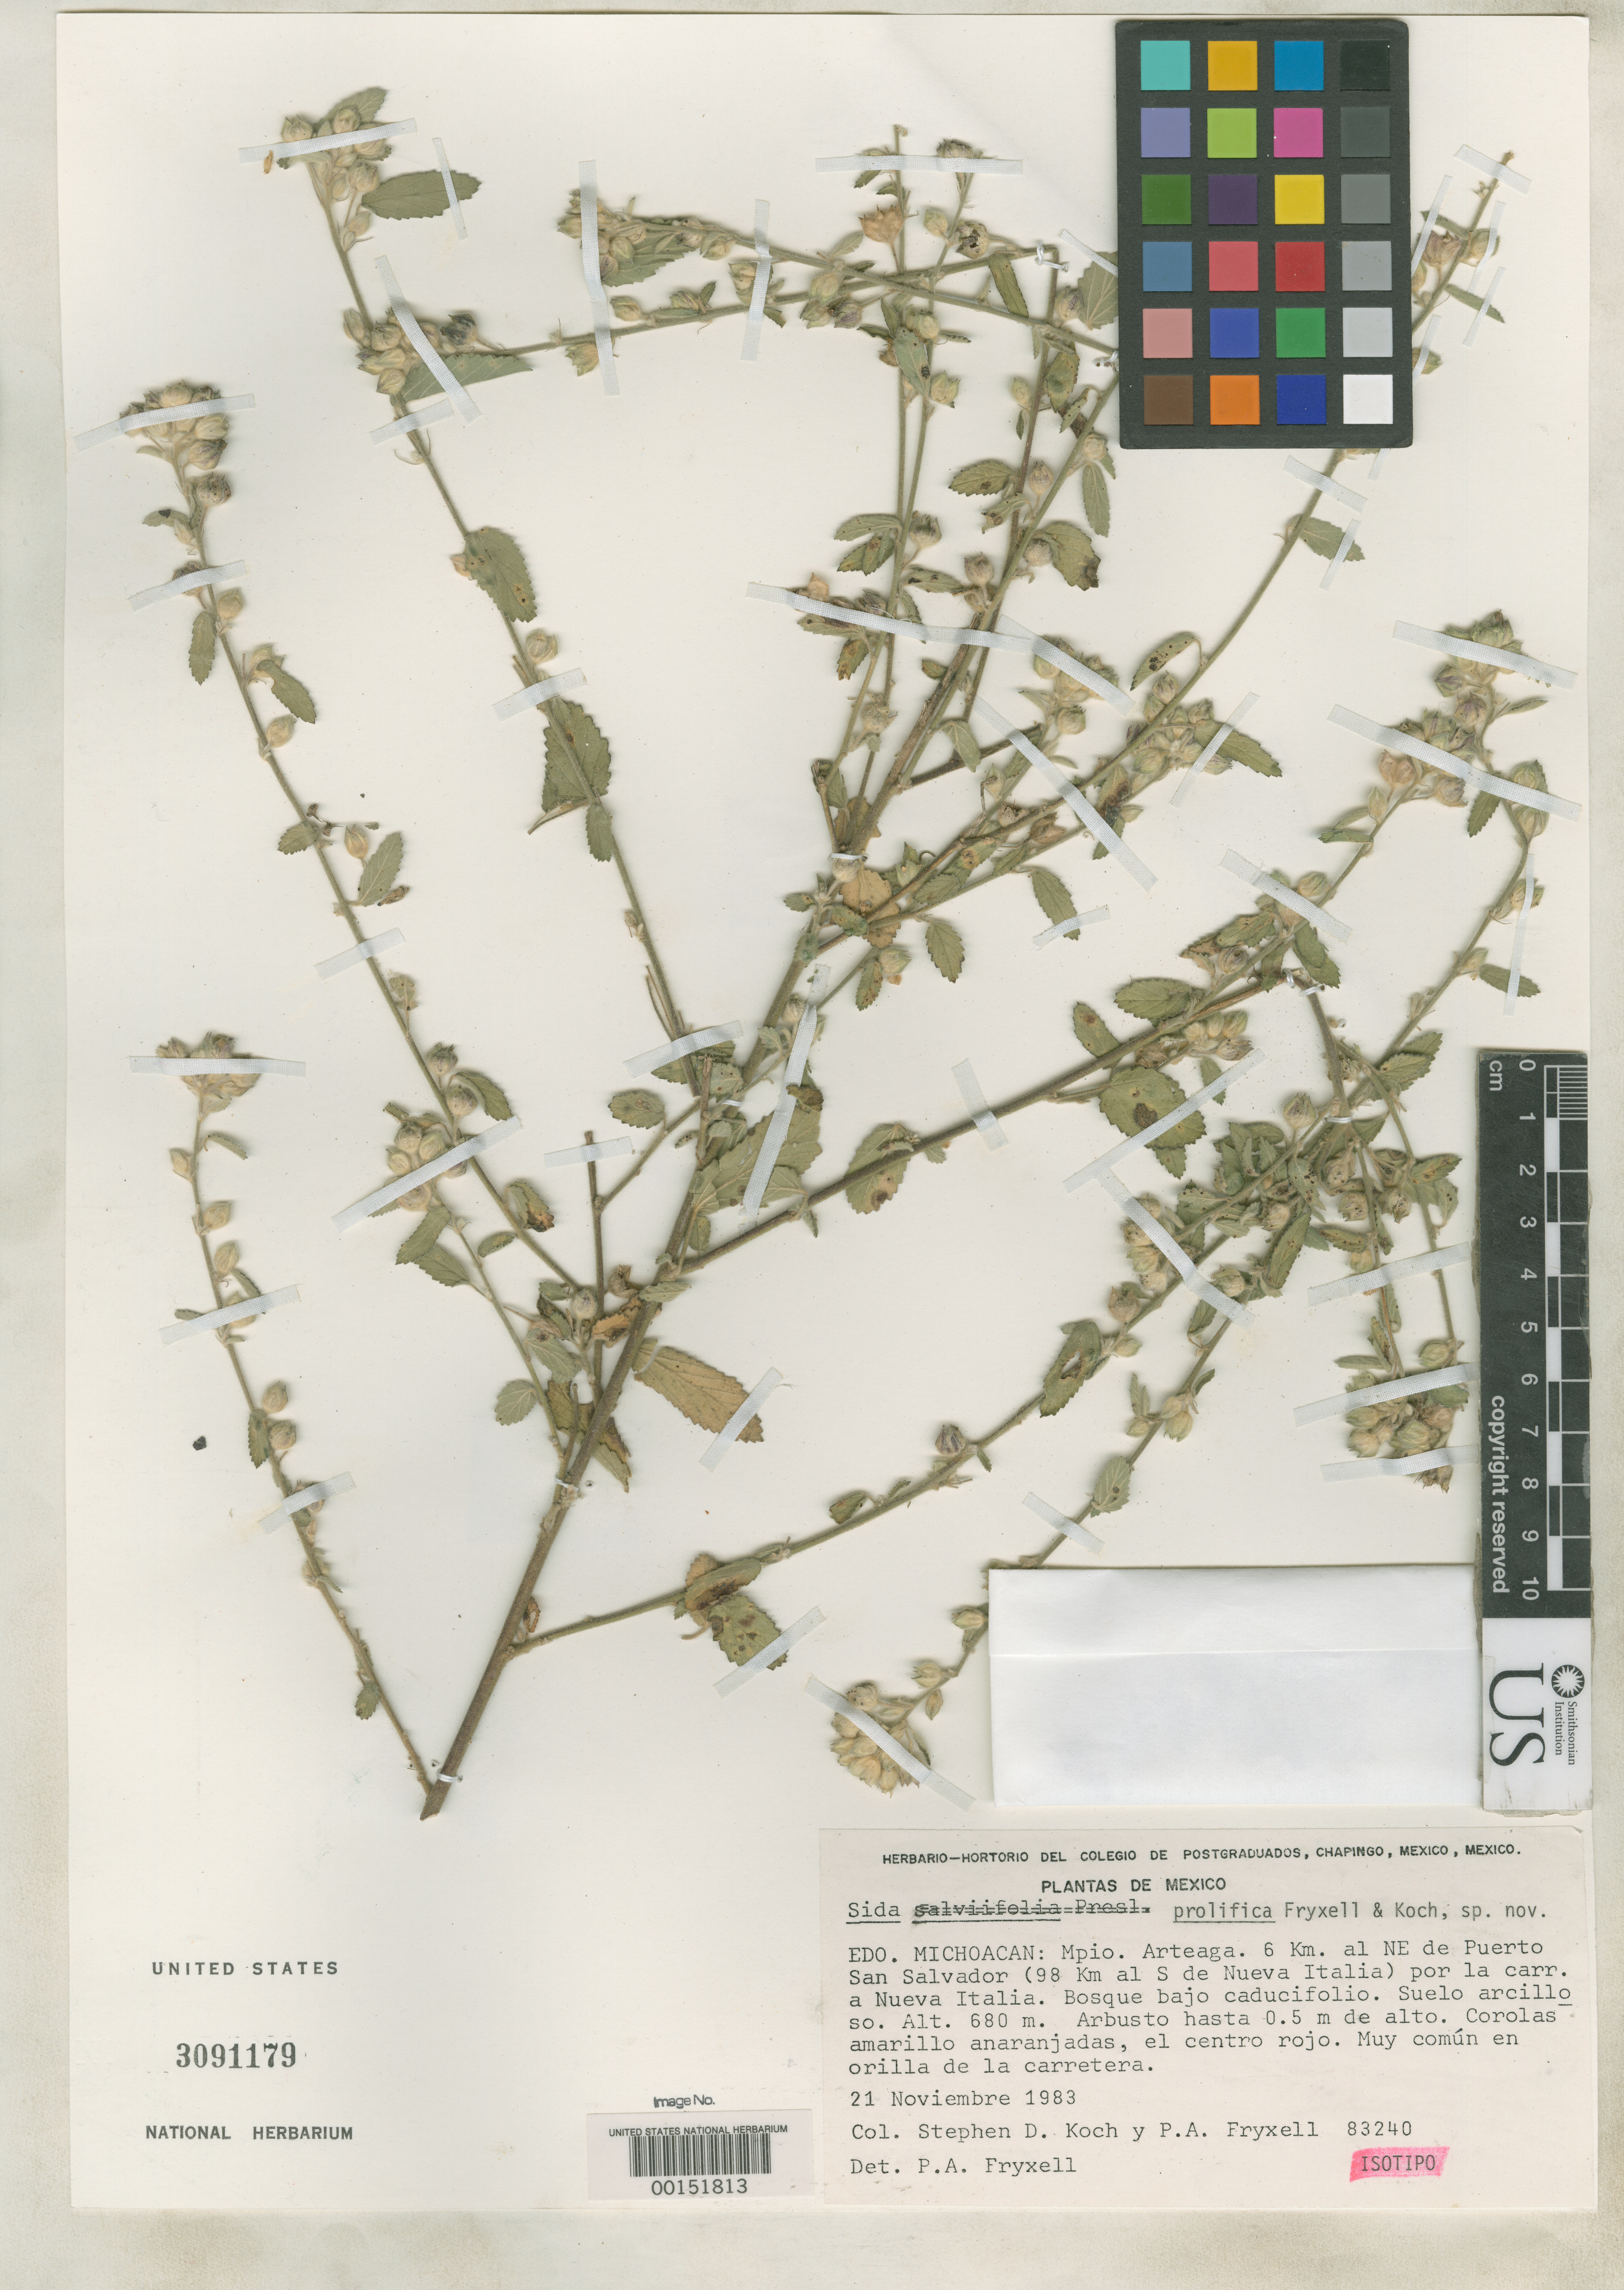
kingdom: Plantae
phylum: Tracheophyta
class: Magnoliopsida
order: Malvales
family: Malvaceae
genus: Sida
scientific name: Sida prolifica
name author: Fryxell & S.D. Koch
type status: Isotype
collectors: S. D. Koch & P. A. Fryxell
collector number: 83240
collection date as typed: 21 Nov 1983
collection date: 1983-11-21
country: Mexico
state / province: Michoacán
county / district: Arteaga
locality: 6 km NE of Puerto San Salvador, 98 km S of Nueva Italia, by Nueva Italia Highway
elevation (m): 680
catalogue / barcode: US 3091179